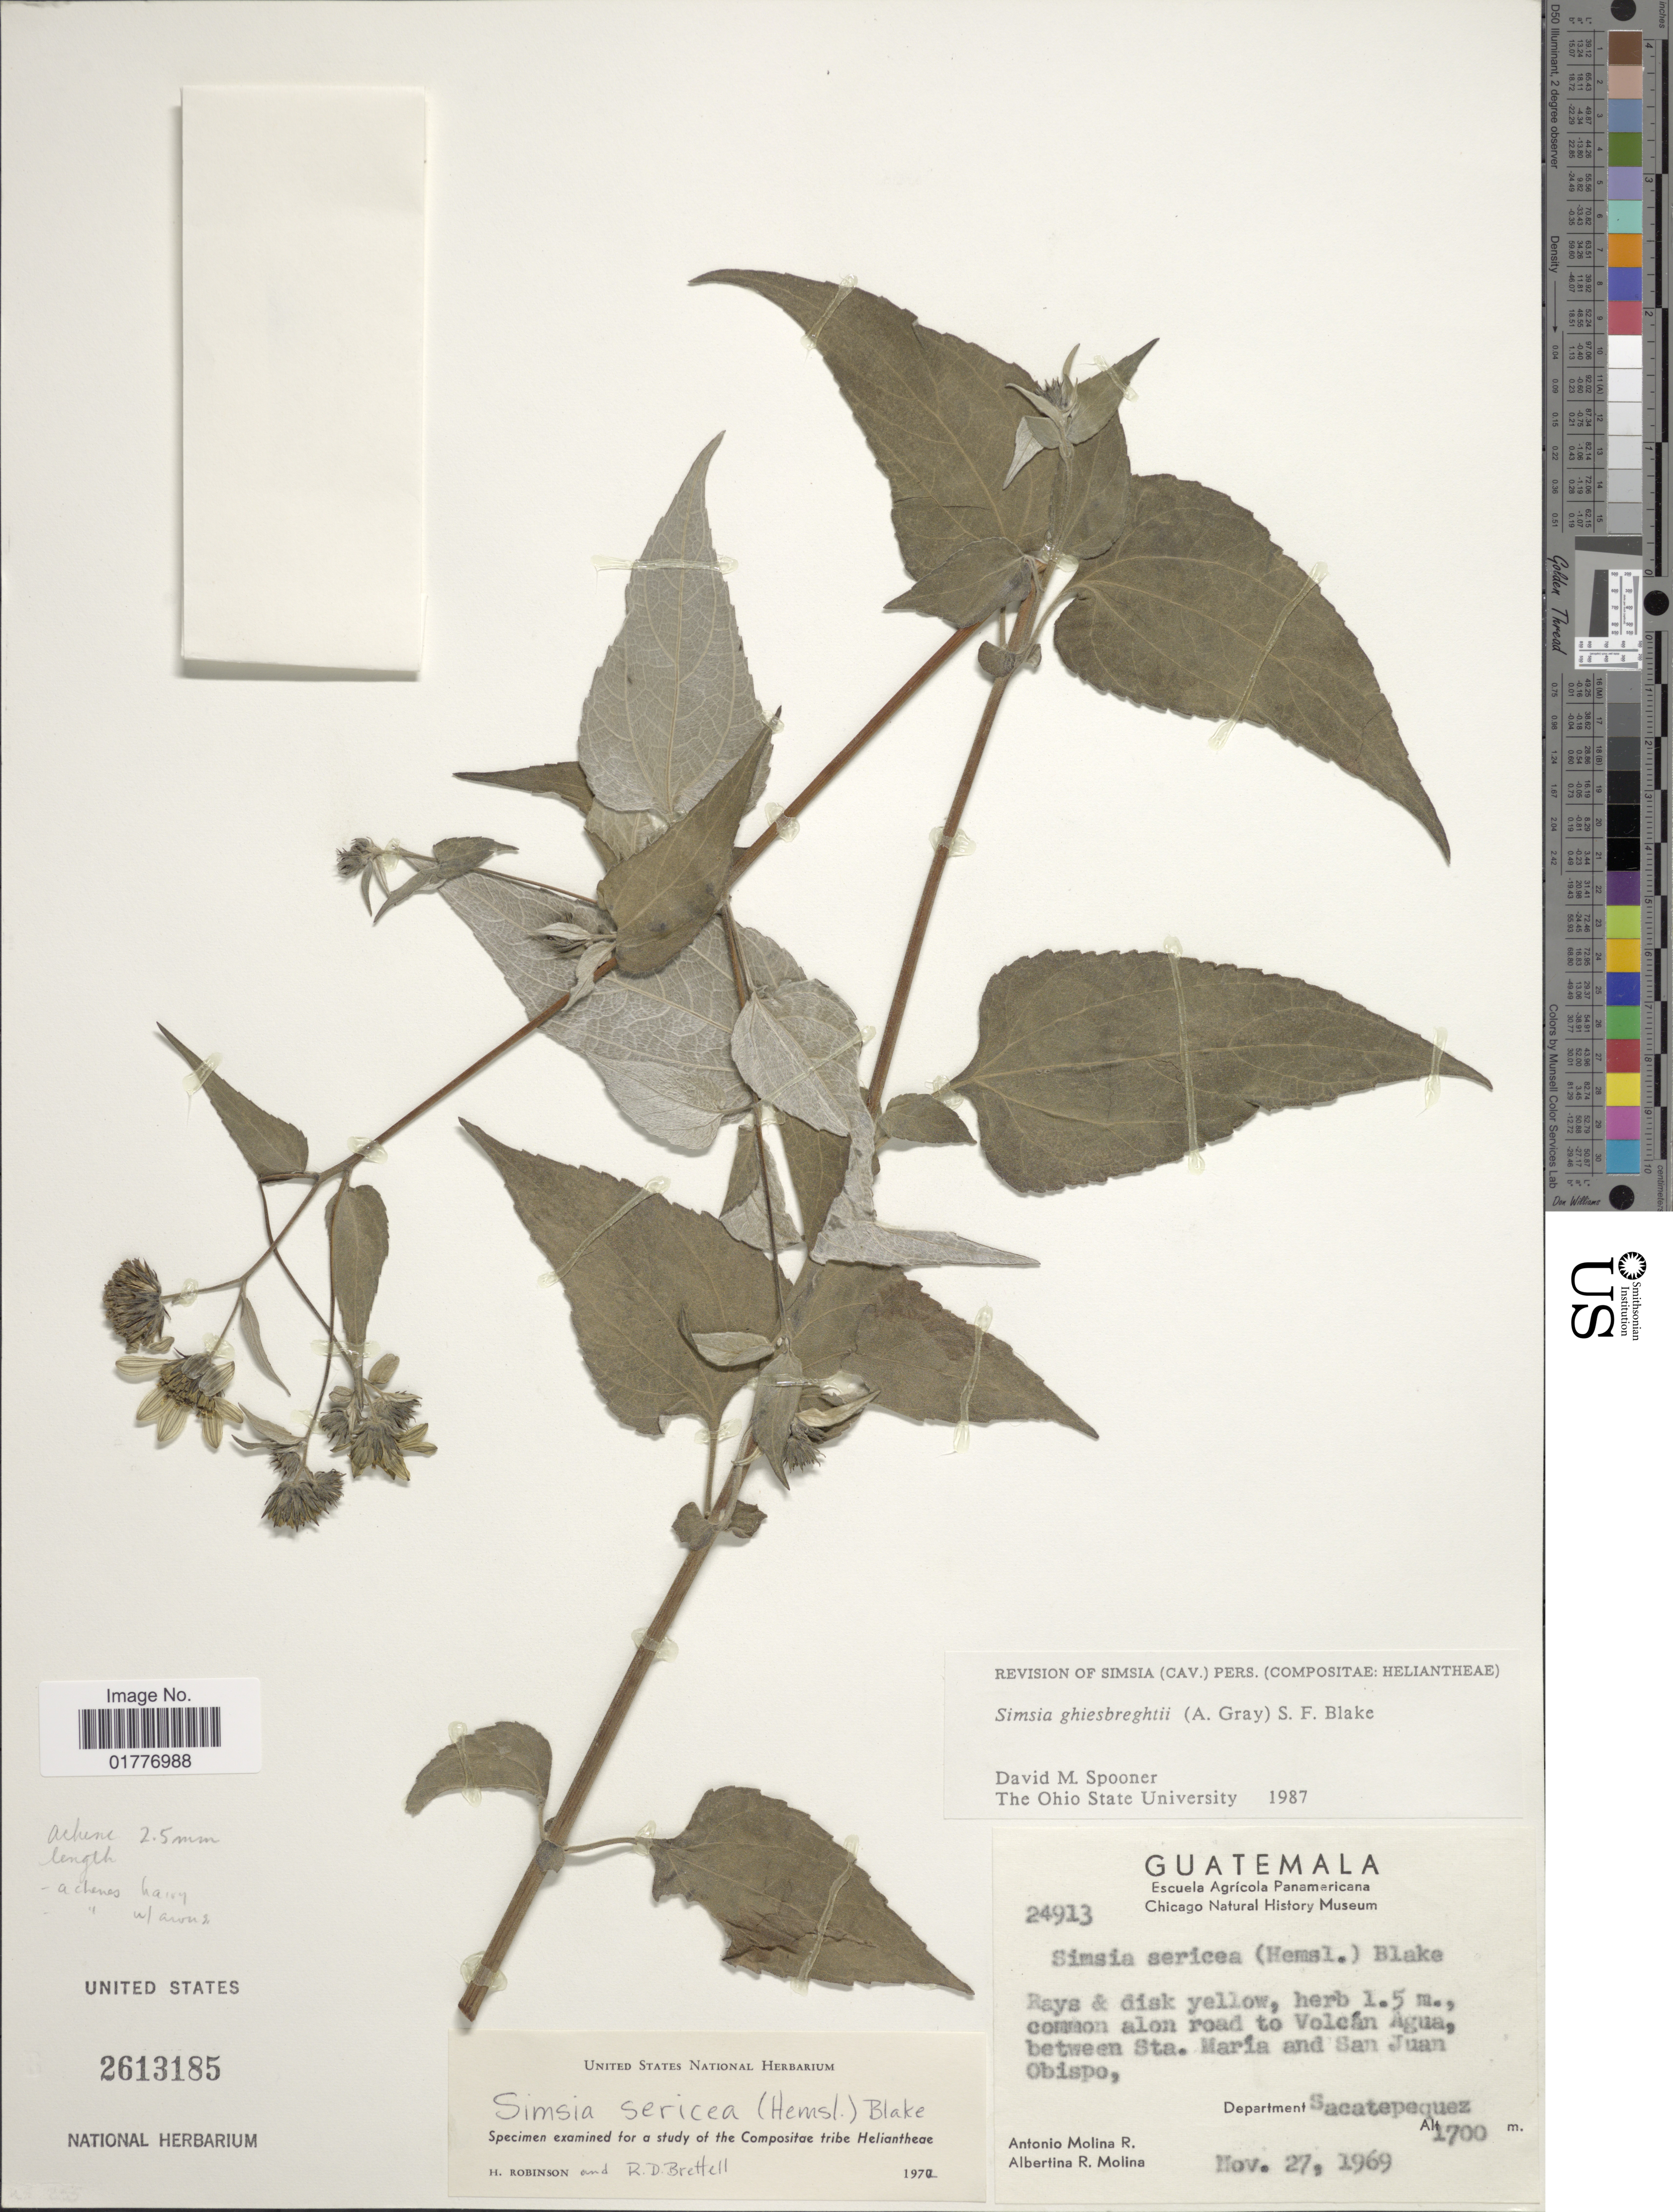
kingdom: Plantae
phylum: Tracheophyta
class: Magnoliopsida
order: Asterales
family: Asteraceae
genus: Simsia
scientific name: Simsia ghiesbreghtii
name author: (A. Gray) S.F. Blake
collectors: A. Molina R. & A. R. Molina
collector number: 24913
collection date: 1969-11-27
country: Guatemala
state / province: Sacatepéquez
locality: Common along road to Volcan Agua, between Sta. Maria and San Juan Obispo, Department Sacatepequez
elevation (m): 1700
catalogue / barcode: US 2613185